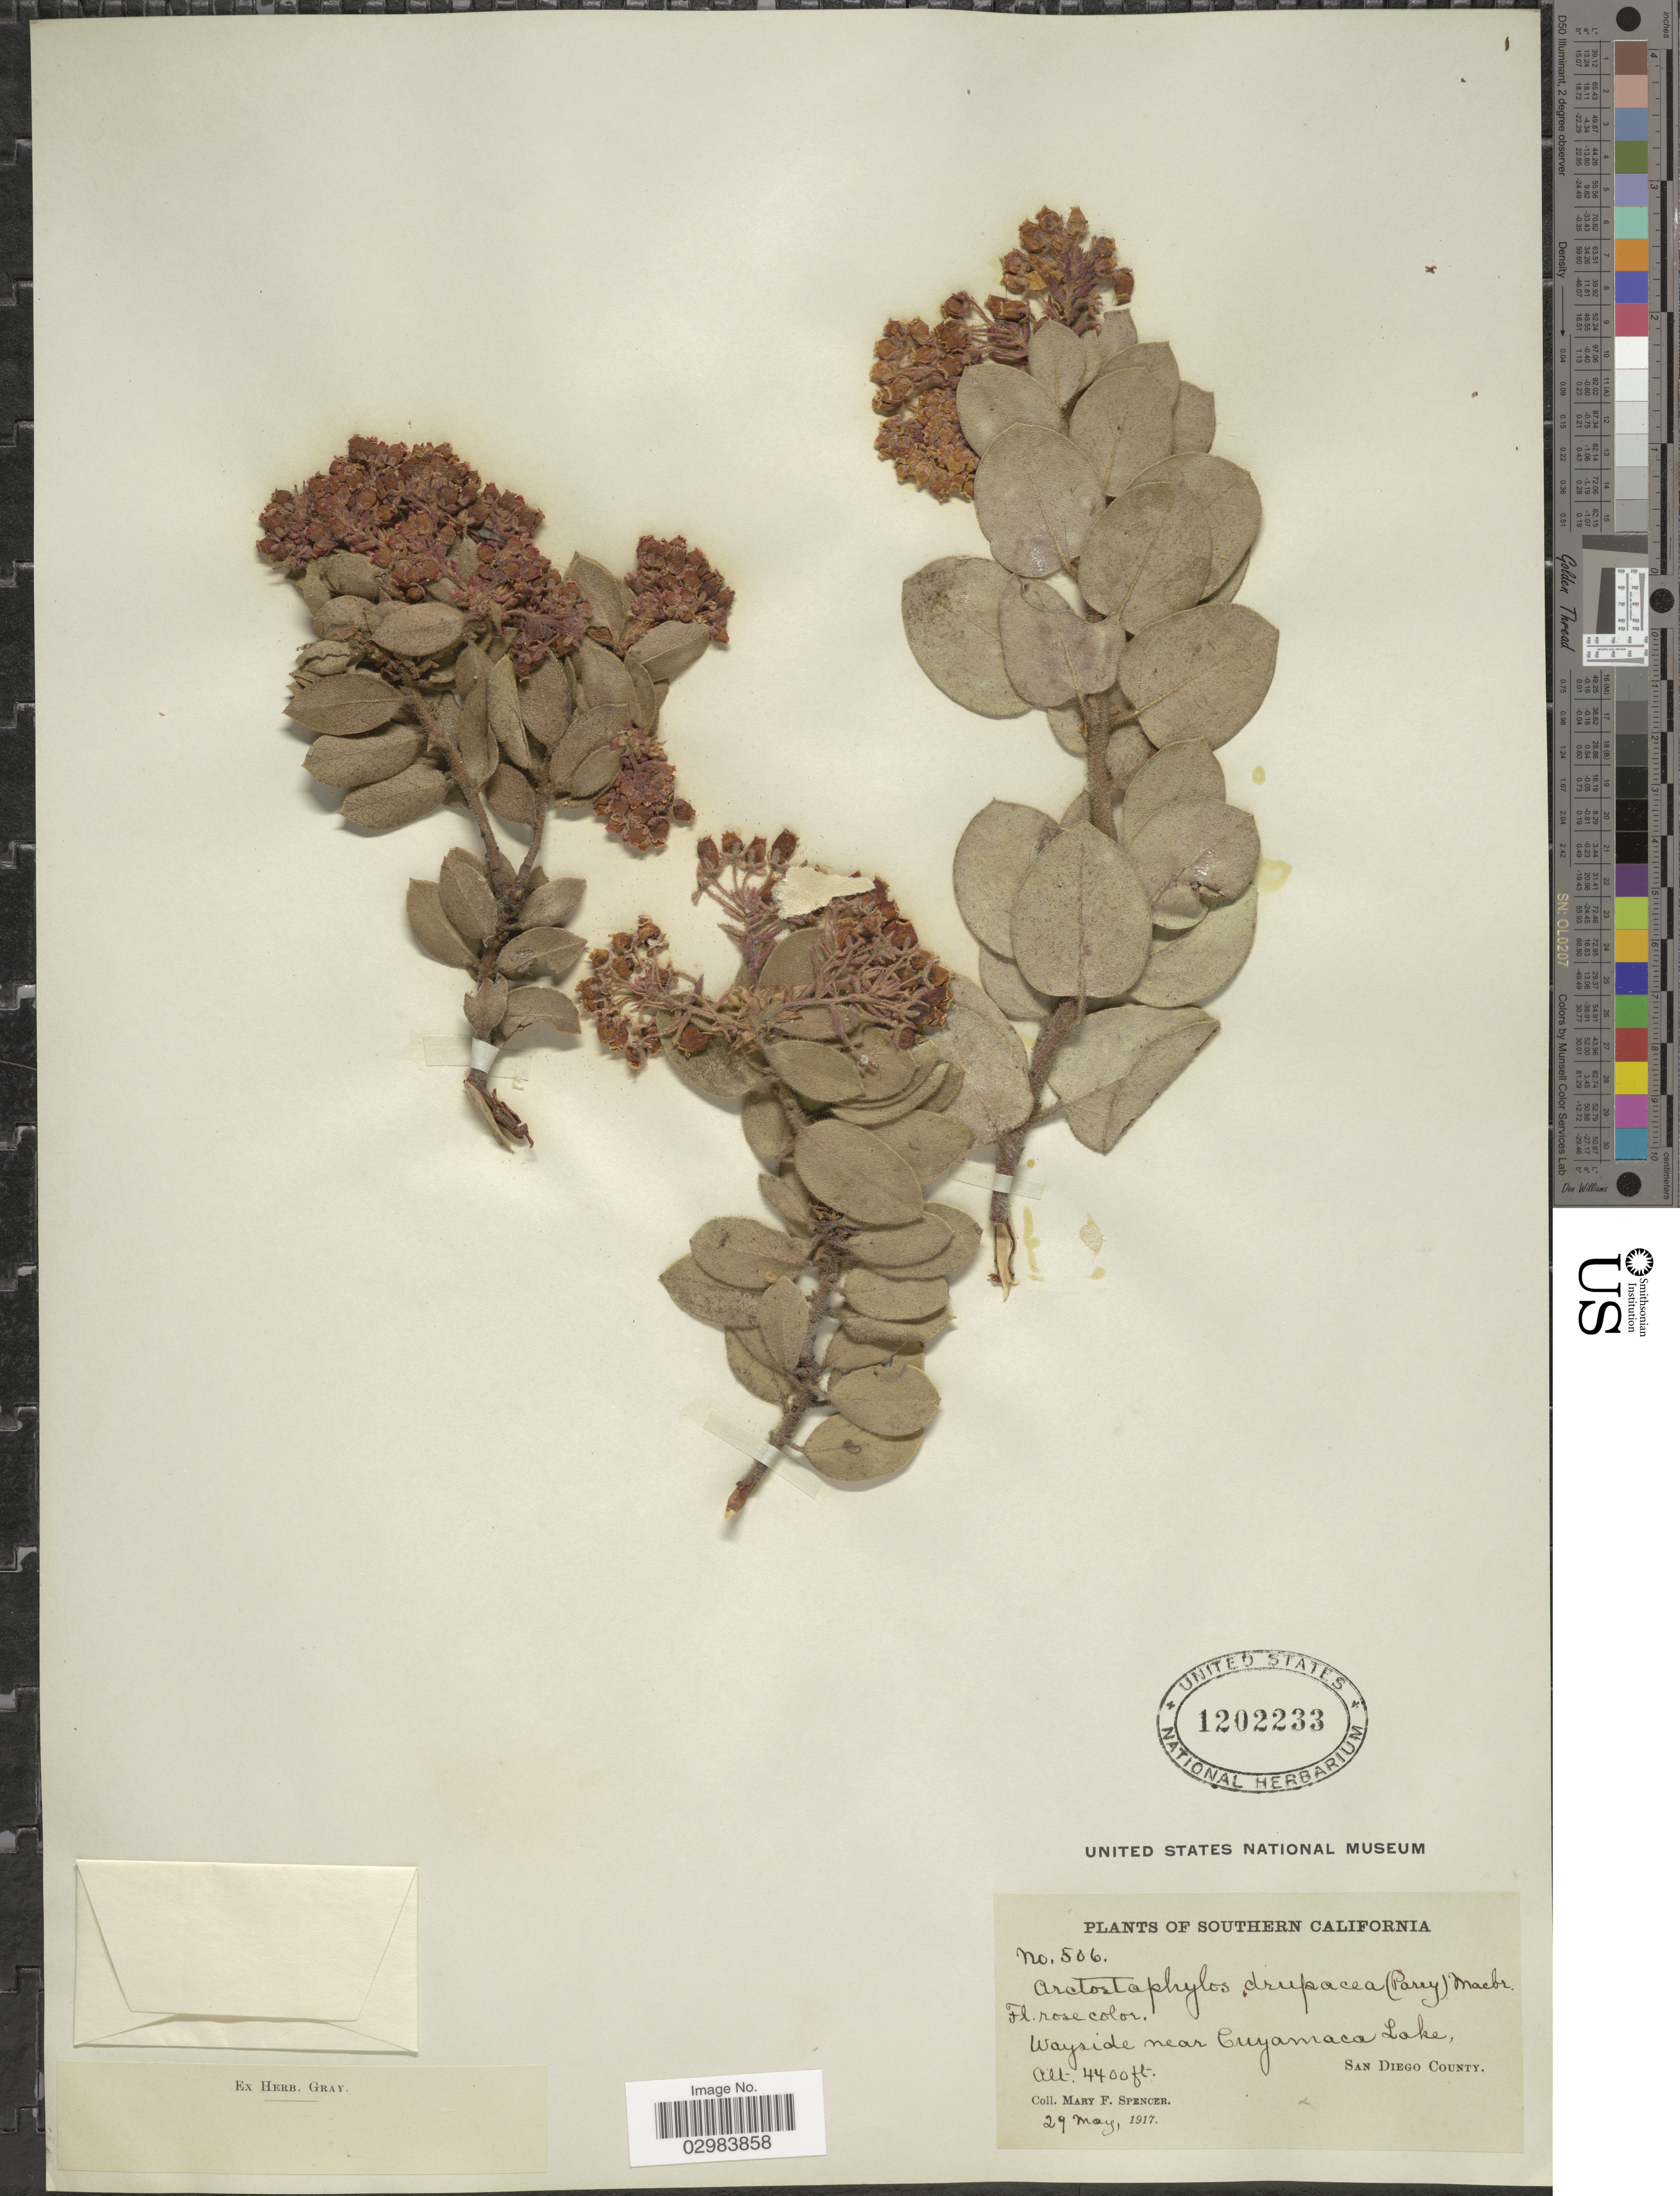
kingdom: Plantae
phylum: Tracheophyta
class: Magnoliopsida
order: Ericales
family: Ericaceae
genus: Arctostaphylos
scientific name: Arctostaphylos drupacea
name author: (Parry) J.F. Macbr.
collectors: M. Spencer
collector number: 506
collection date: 1917-05-29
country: United States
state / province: California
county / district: San Diego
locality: Southern California, Wayside near Cuyamaca Lake, San Diego County.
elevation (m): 1341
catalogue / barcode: US 1202233